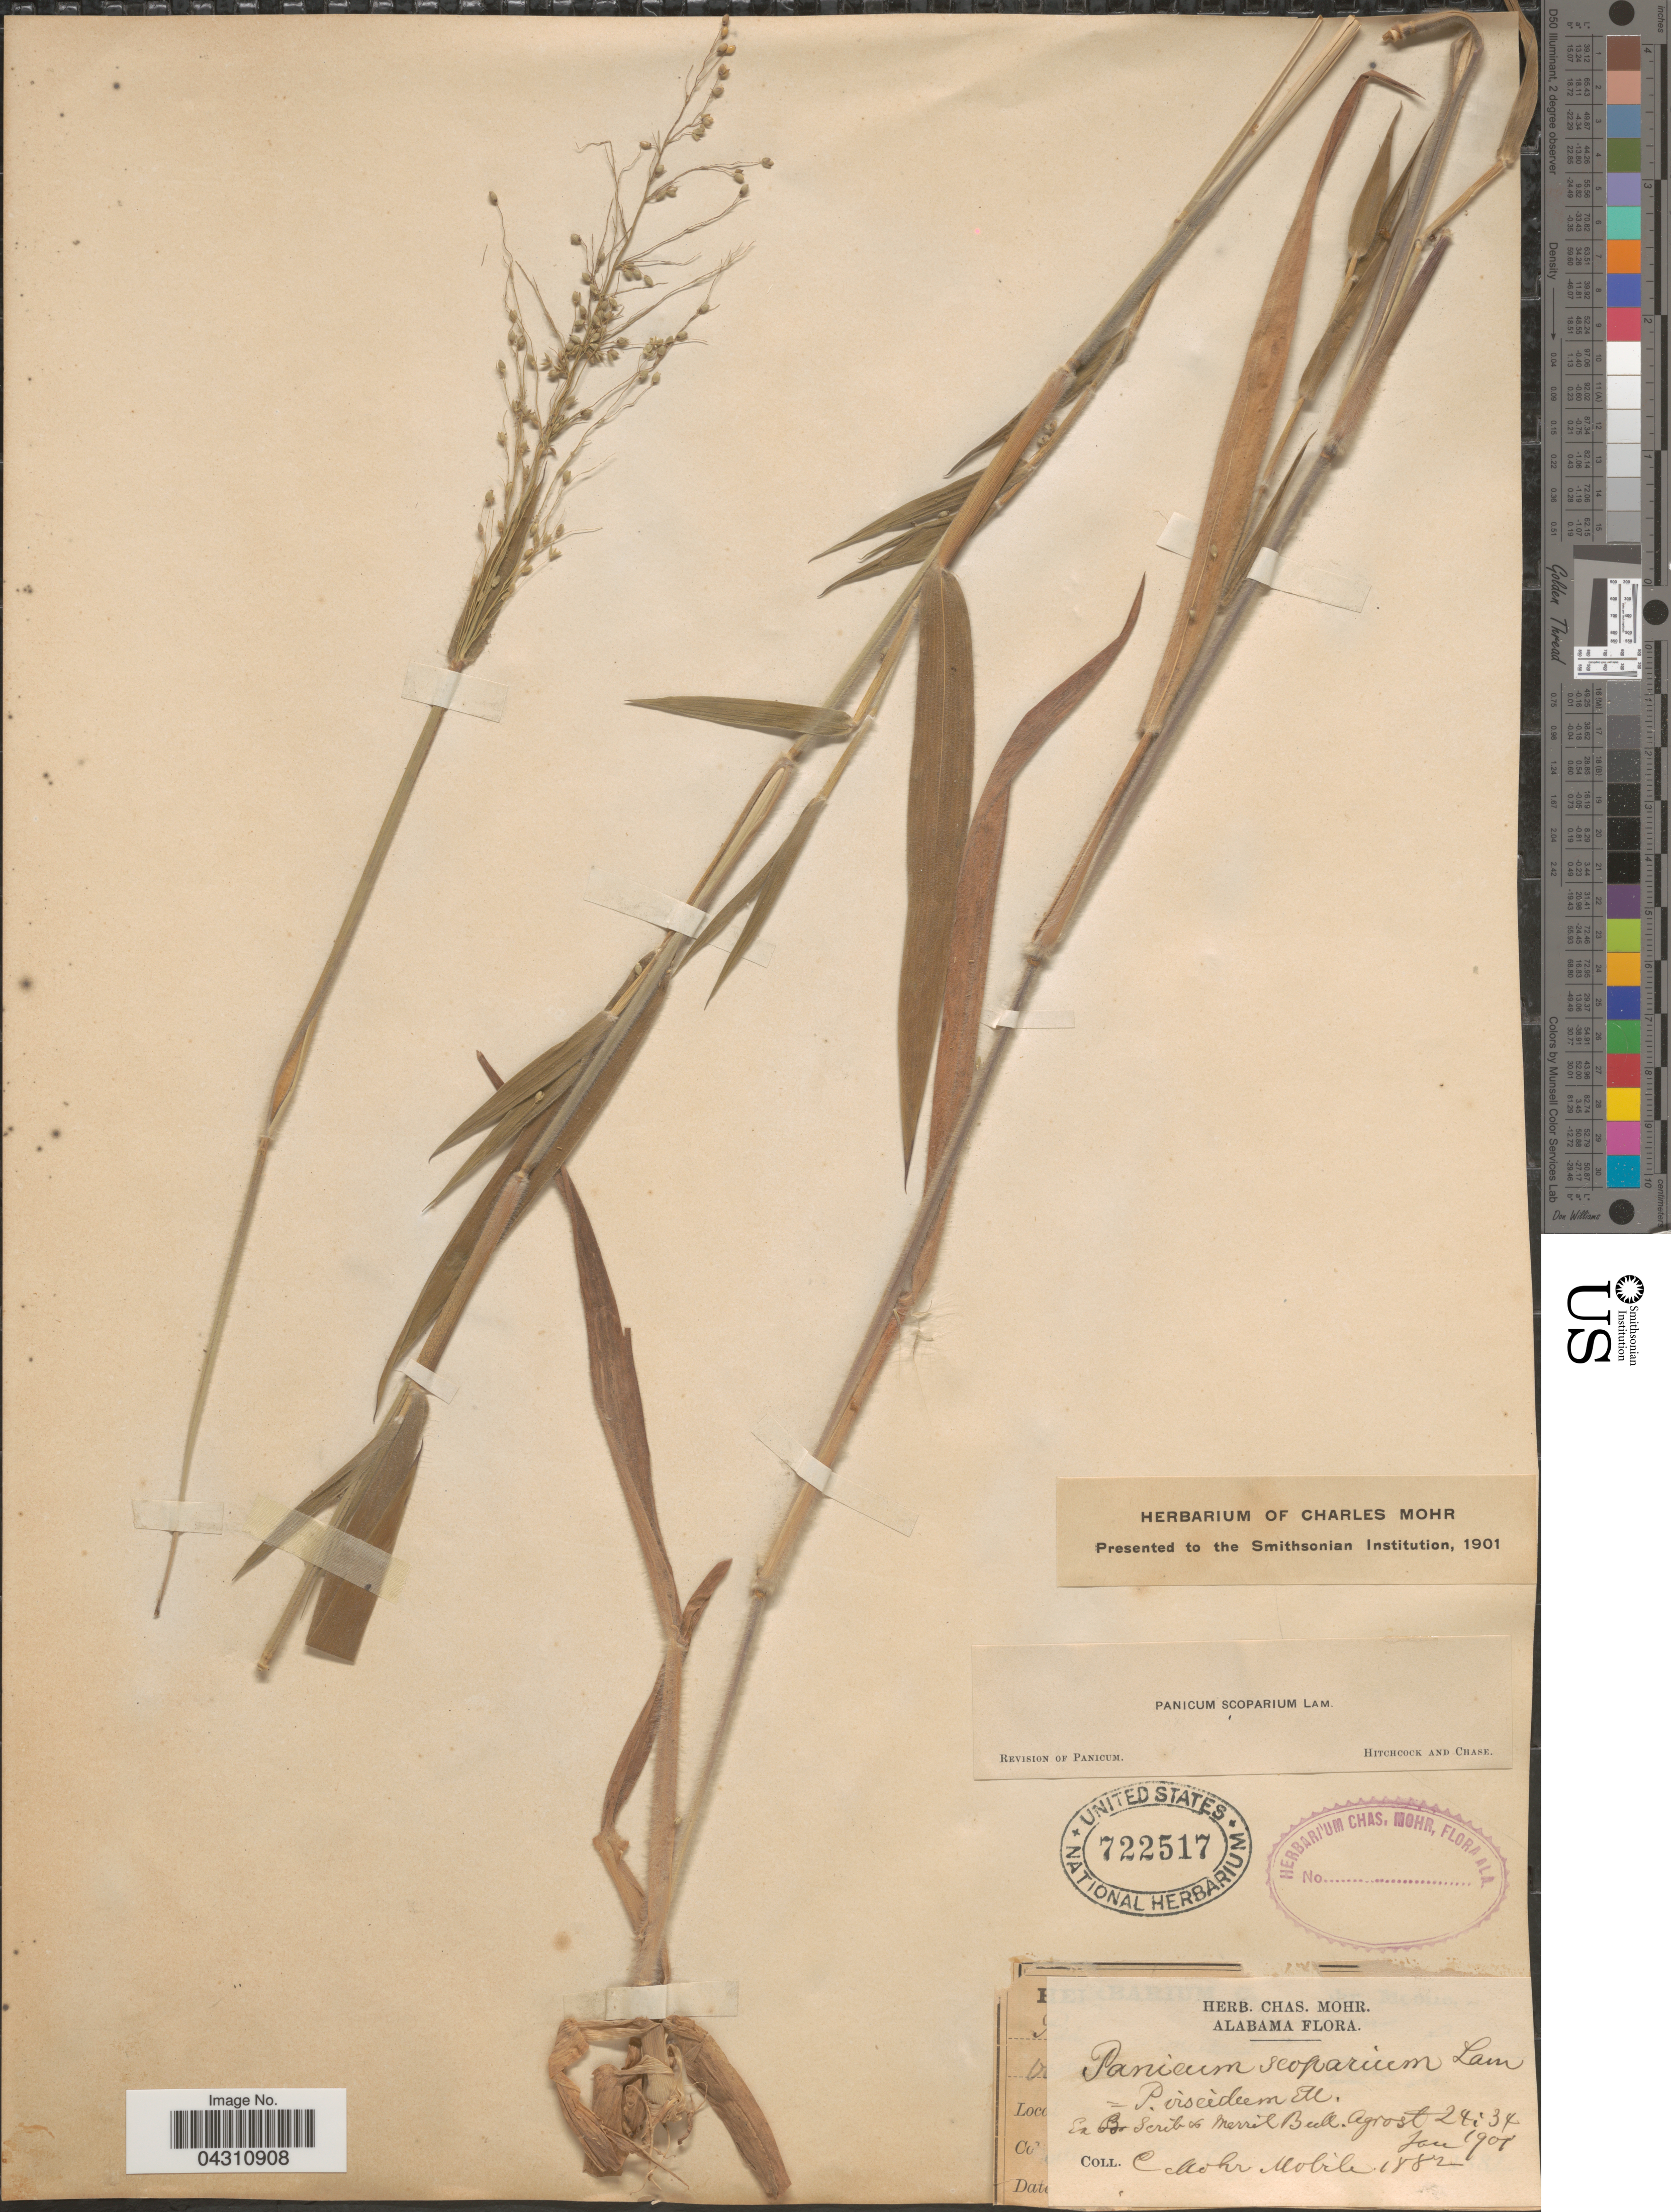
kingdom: Plantae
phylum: Tracheophyta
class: Liliopsida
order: Poales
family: Poaceae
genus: Dichanthelium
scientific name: Dichanthelium scoparium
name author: (Lam.) Gould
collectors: Mohr, C. T. (herbarium)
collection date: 1901-01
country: United States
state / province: Alabama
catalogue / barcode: US 722517